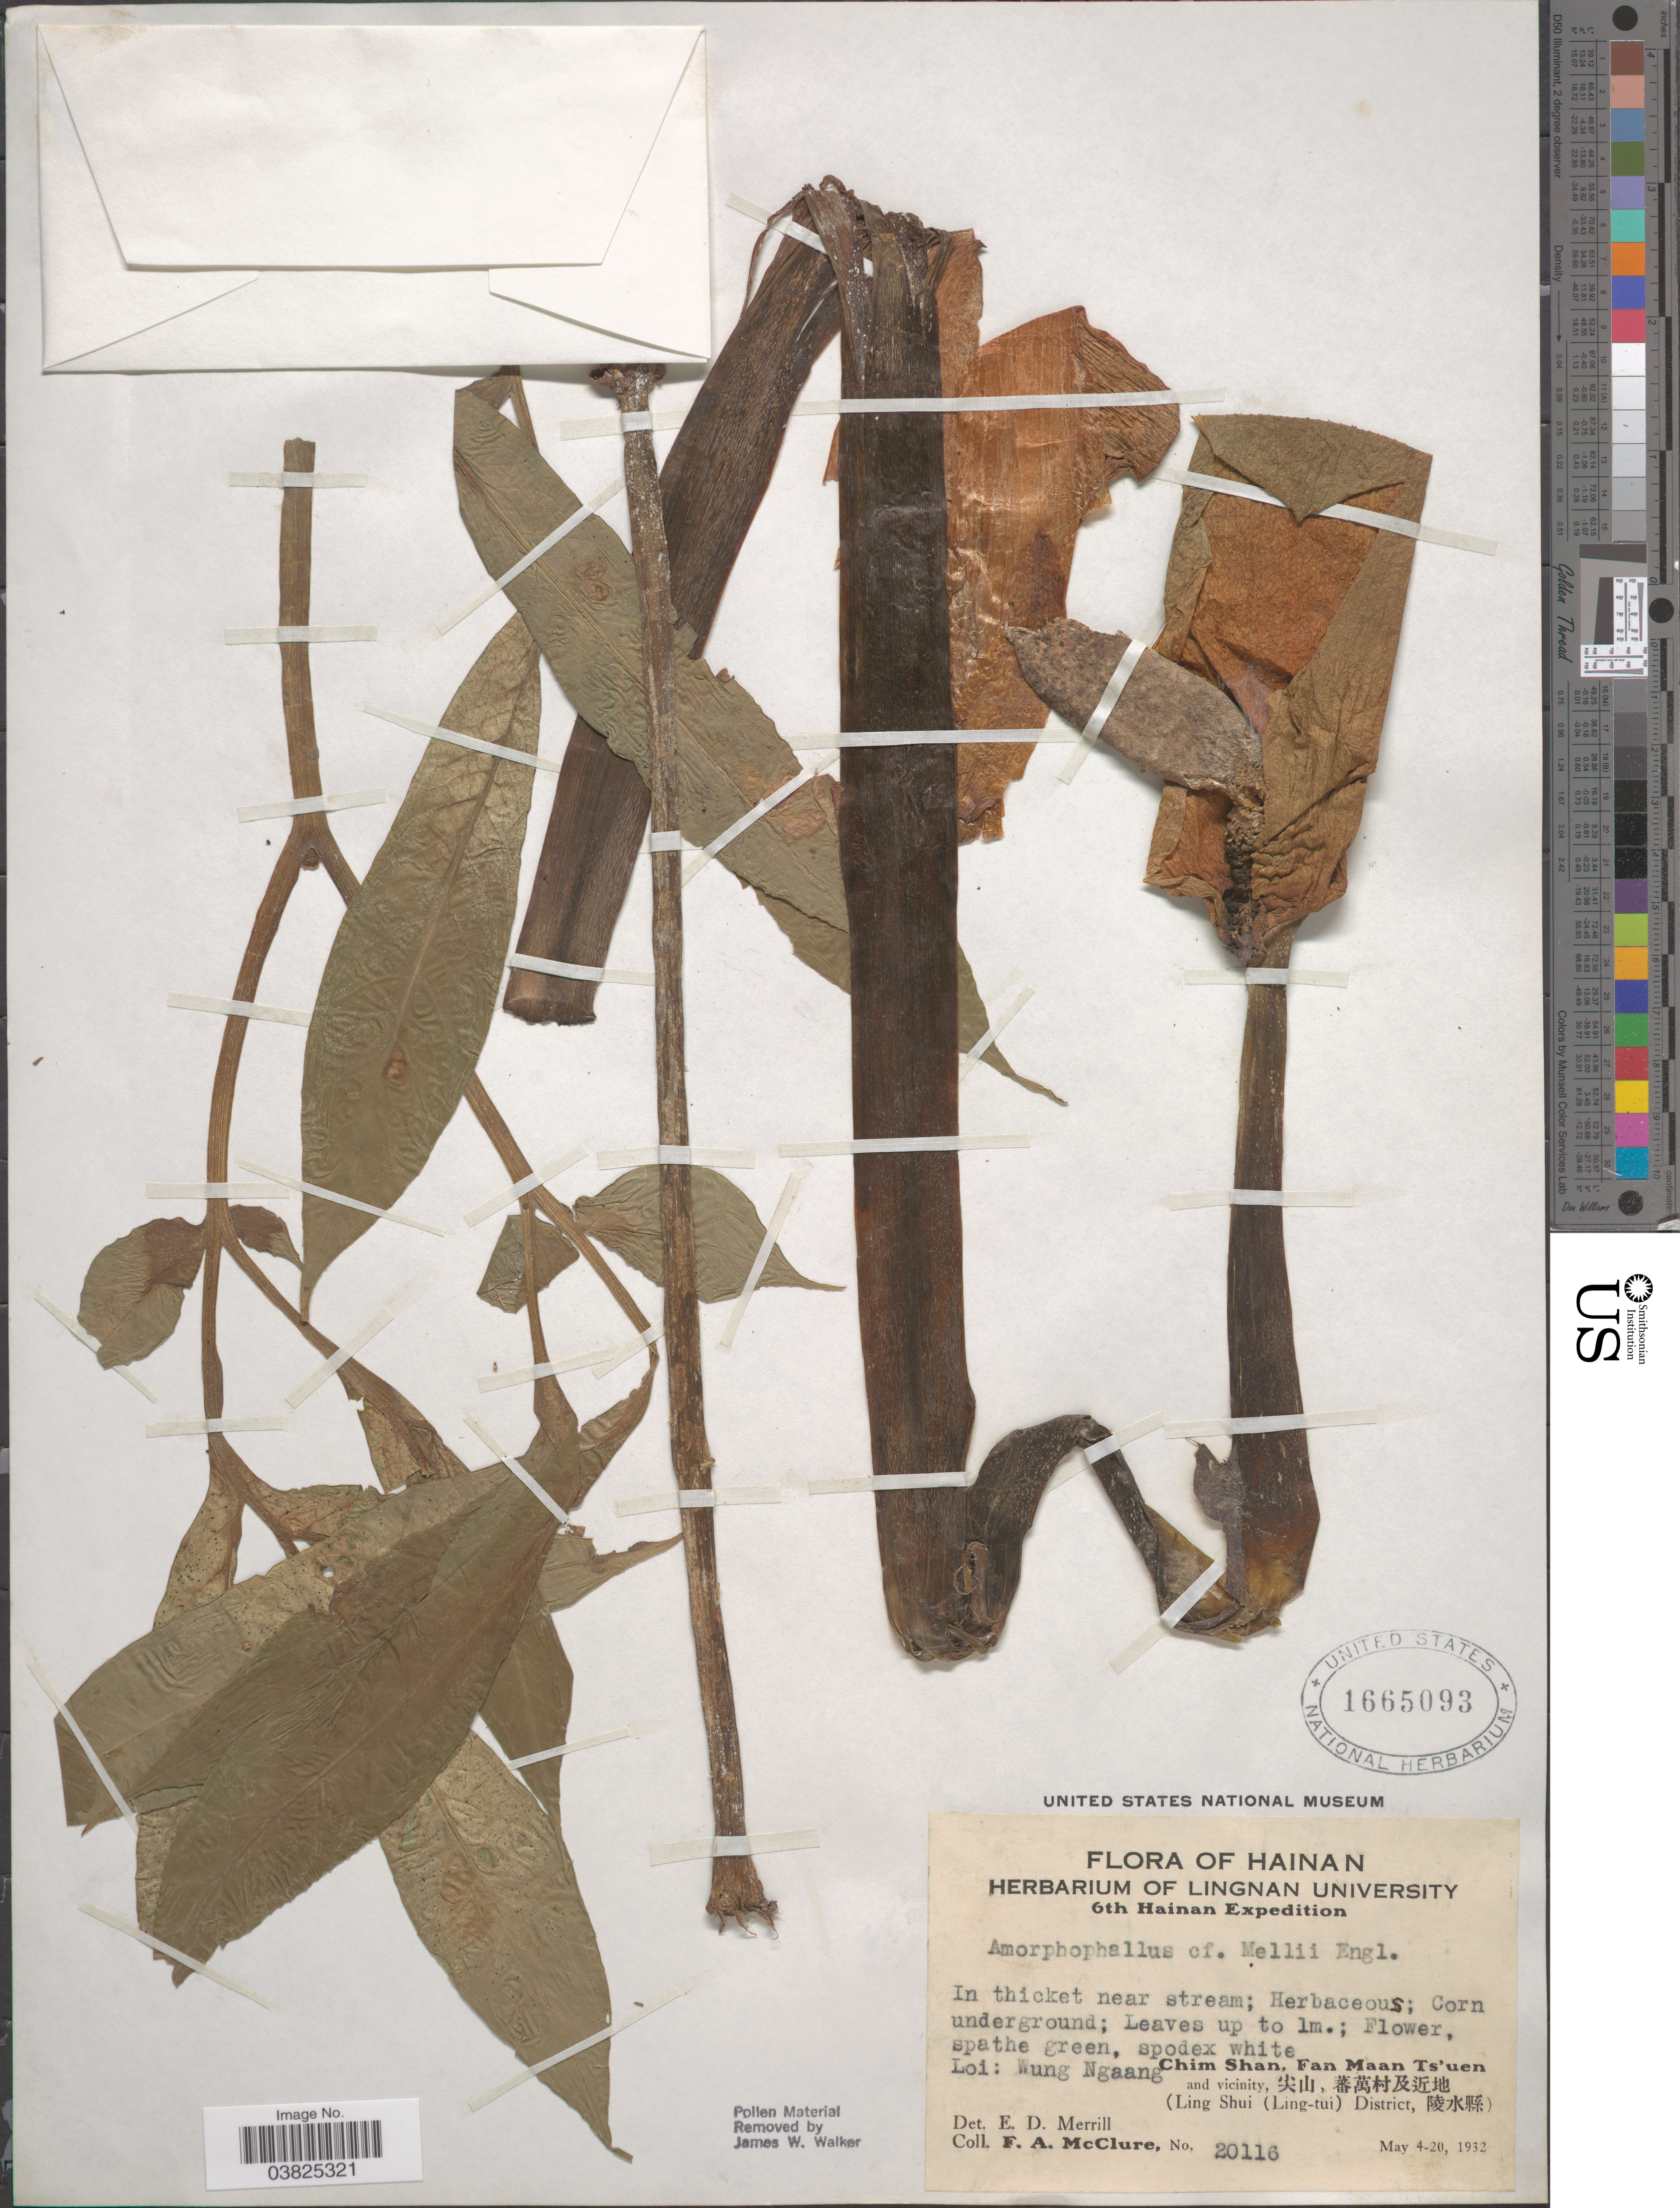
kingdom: Plantae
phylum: Tracheophyta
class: Liliopsida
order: Alismatales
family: Araceae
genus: Amorphophallus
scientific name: Amorphophallus mellii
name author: Engl.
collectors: F. A. McClure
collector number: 20116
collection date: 1932-05-04/1932-05-20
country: China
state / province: Hainan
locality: Loi: Wung Ngaang. Chim Shan, Fan Maan Ts'uen and vicinity, X. (Ling Shui (Ling-tui) District, X).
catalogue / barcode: US 1665093